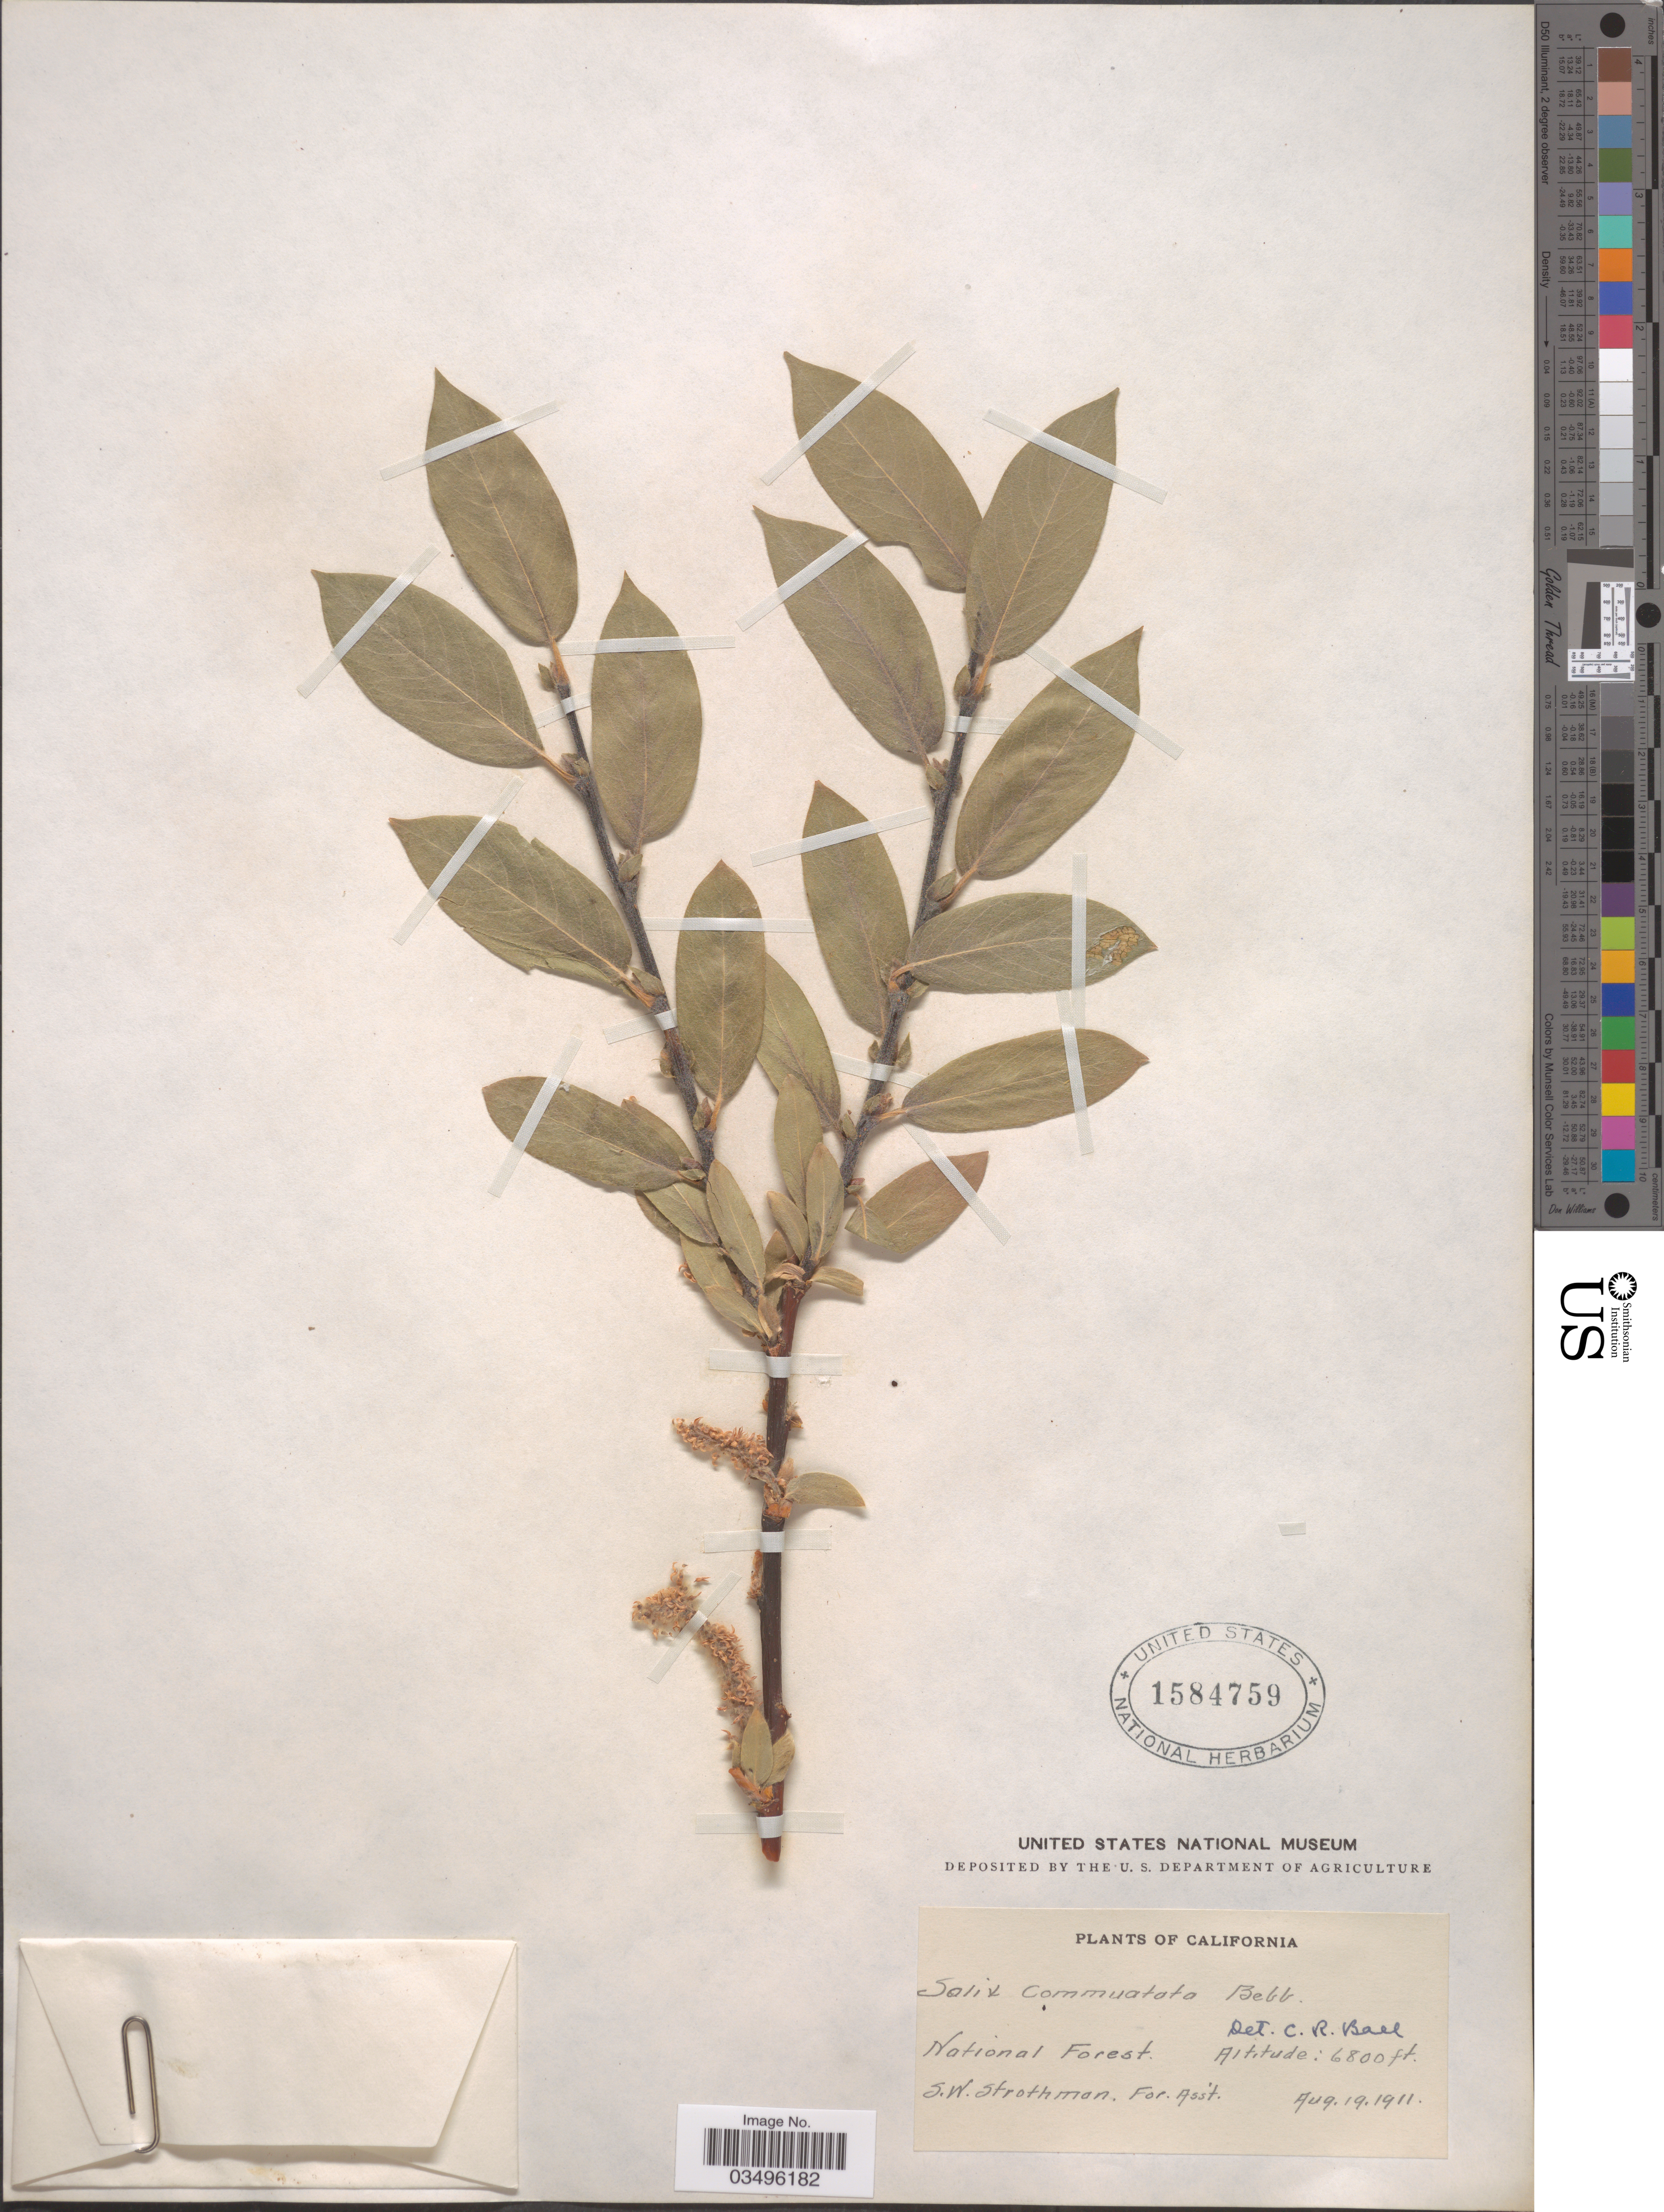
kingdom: Plantae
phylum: Tracheophyta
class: Magnoliopsida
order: Malpighiales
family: Salicaceae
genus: Salix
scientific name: Salix commutata var. denudata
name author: Bebb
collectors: S. Strothman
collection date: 1911-08-19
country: United States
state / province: California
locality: National Forest.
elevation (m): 2073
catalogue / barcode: US 1584759